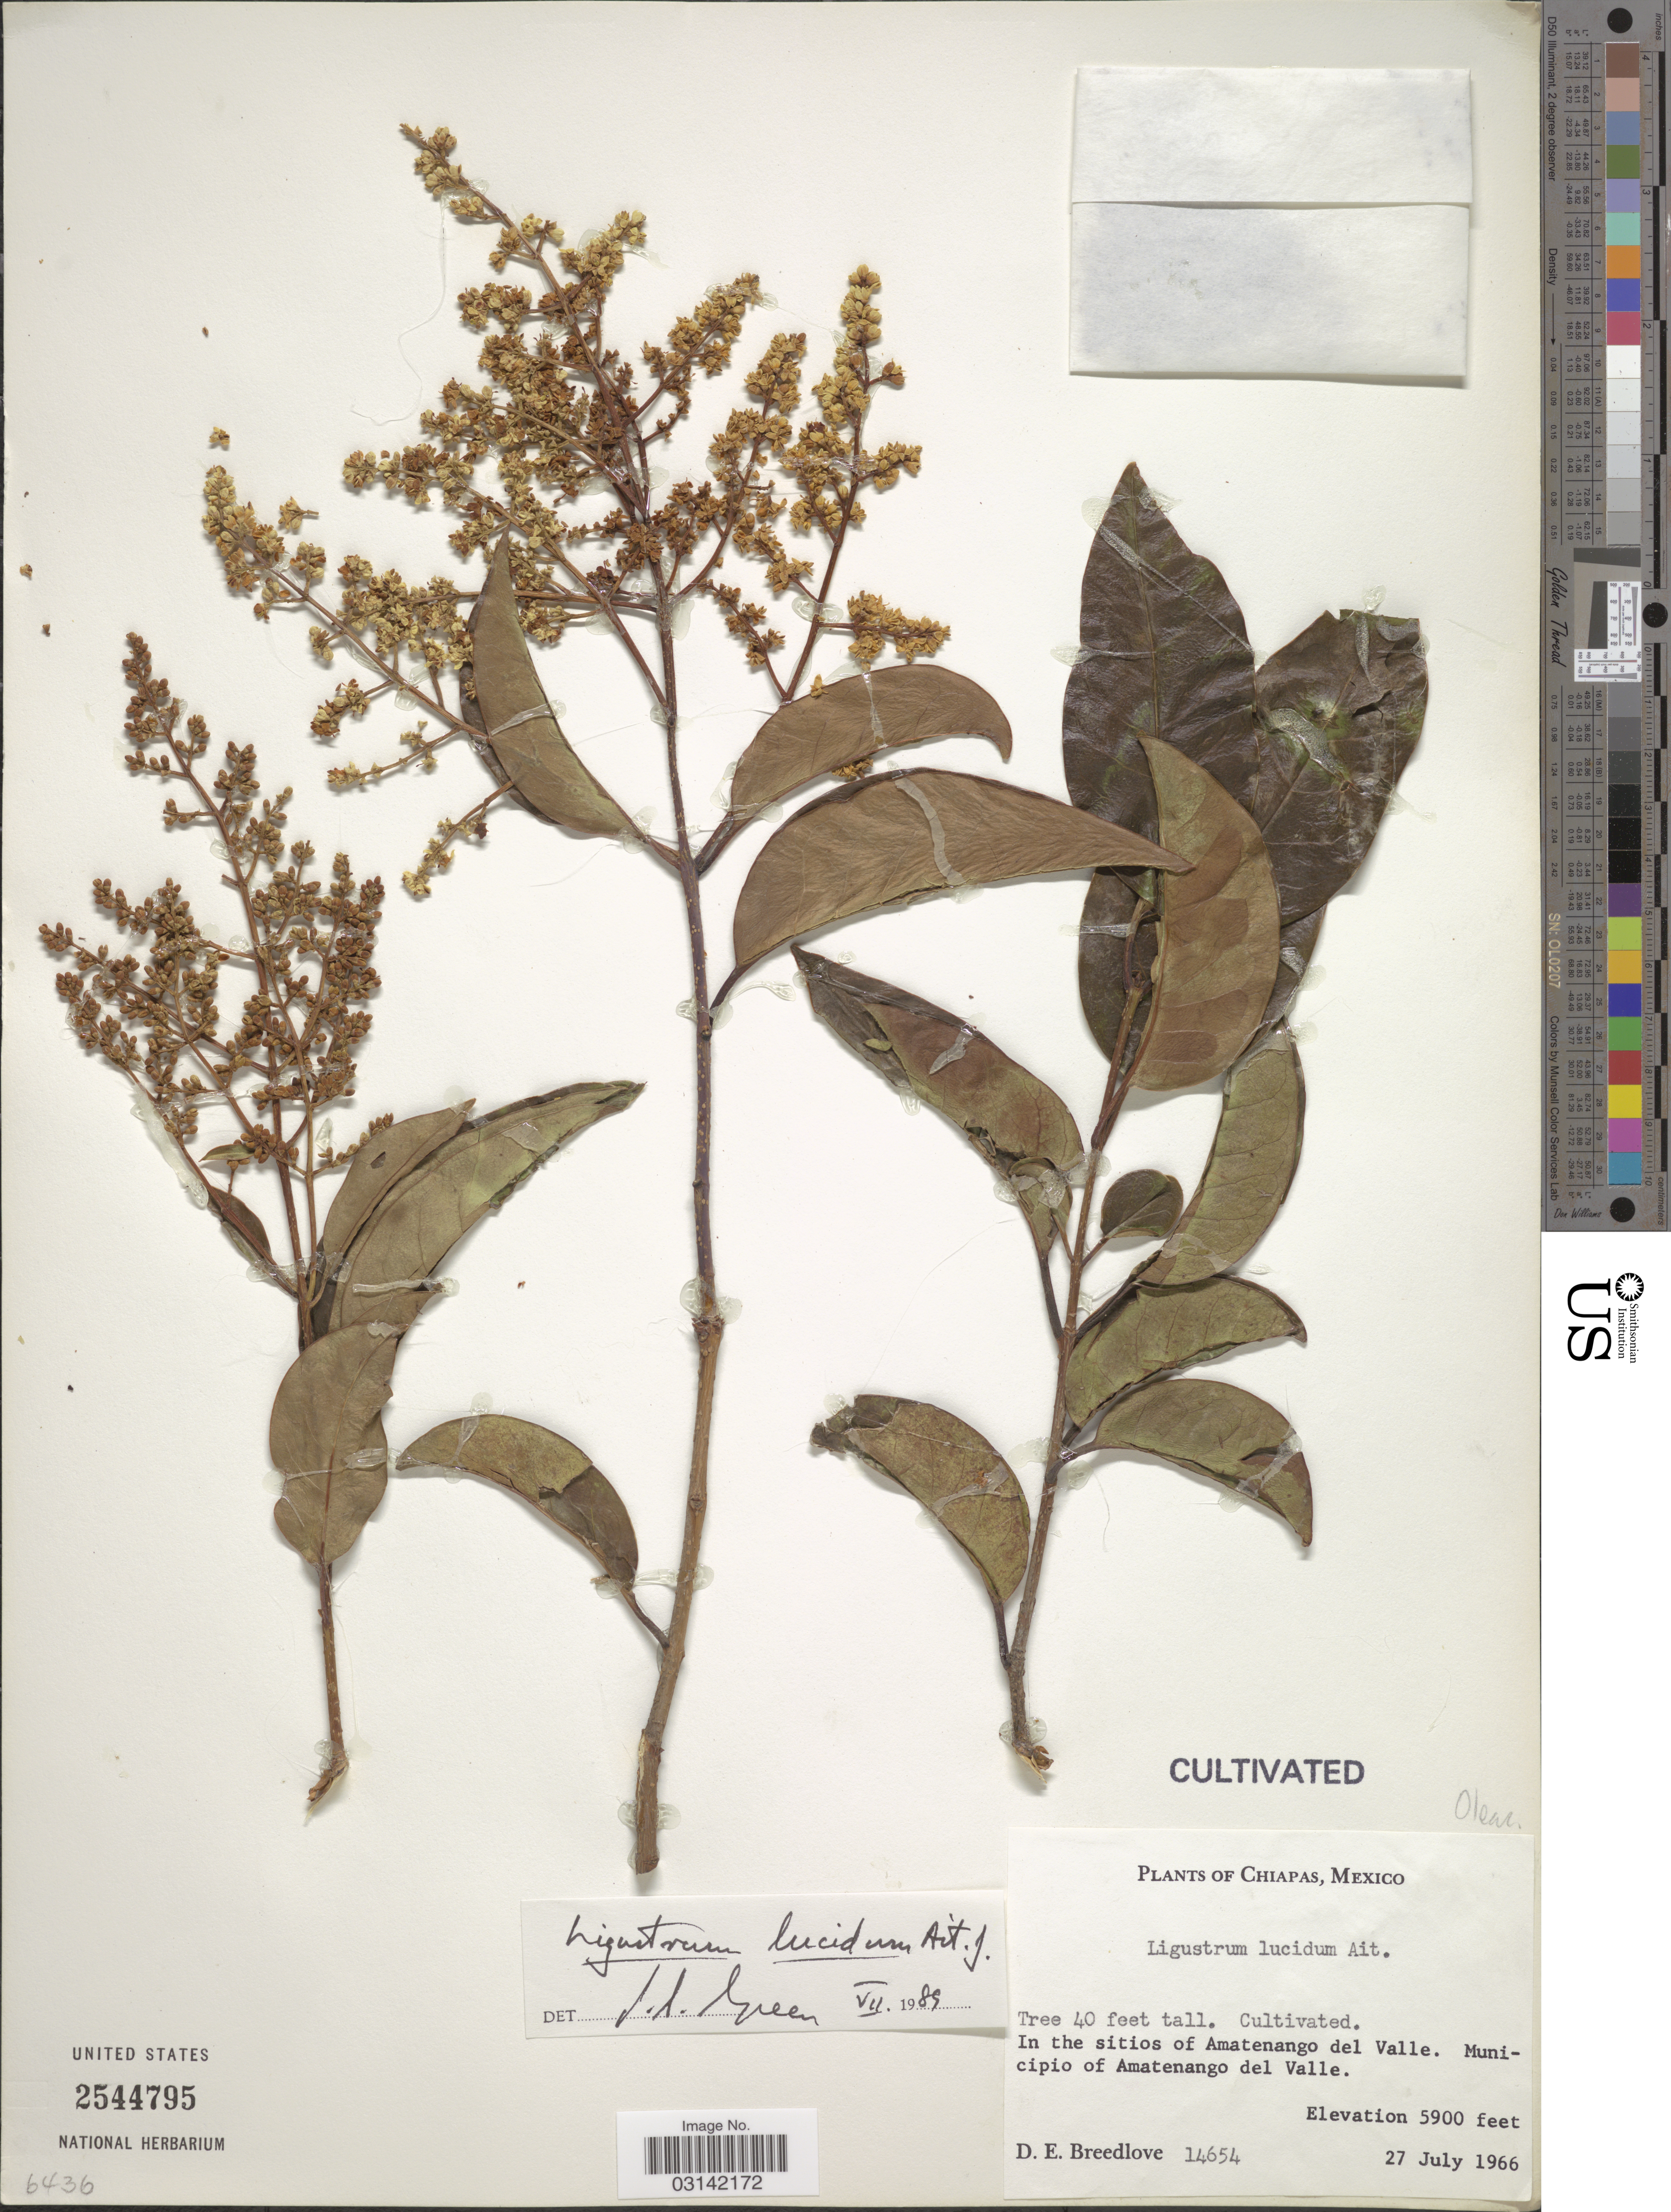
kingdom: Plantae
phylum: Tracheophyta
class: Magnoliopsida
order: Lamiales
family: Oleaceae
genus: Ligustrum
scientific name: Ligustrum lucidum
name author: W.T. Aiton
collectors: D. E. Breedlove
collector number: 14654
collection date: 1966-07-27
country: Mexico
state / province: Chiapas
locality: In the sitios of Amatenango del Valle. Municipio of Amatenango del Valle.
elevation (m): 1798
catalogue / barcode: US 2544795